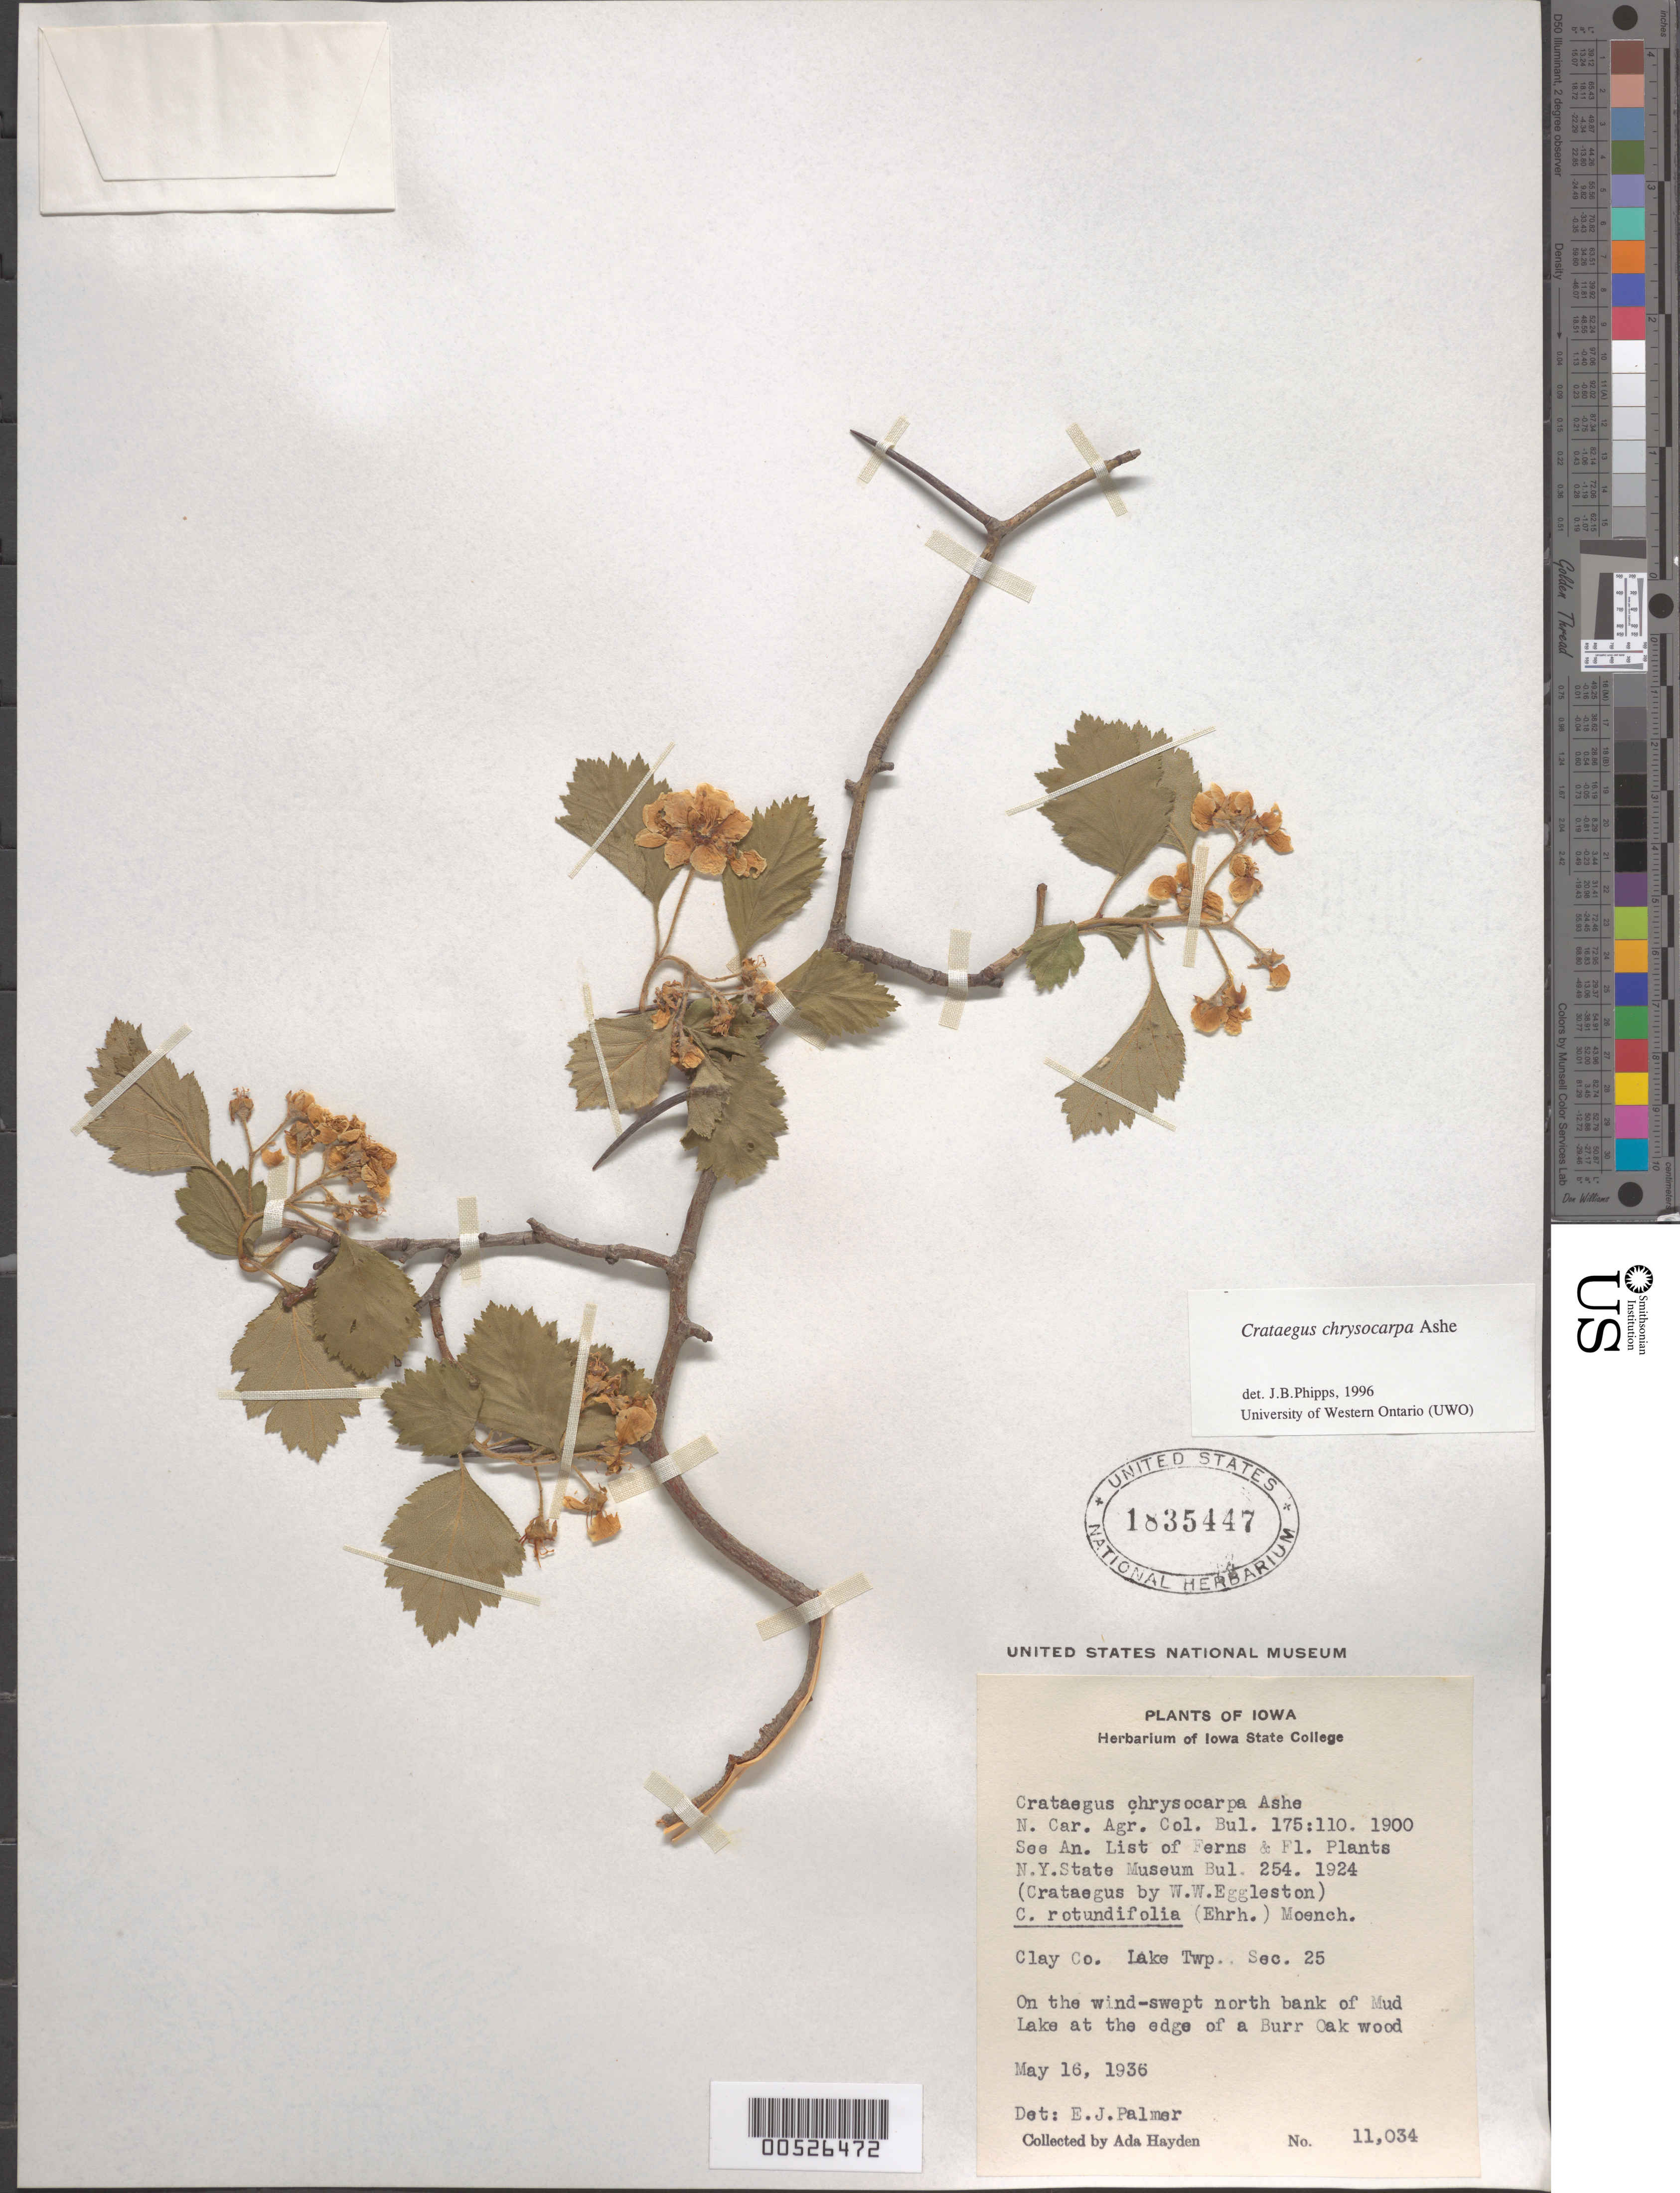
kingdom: Plantae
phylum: Tracheophyta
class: Magnoliopsida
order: Rosales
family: Rosaceae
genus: Crataegus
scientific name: Crataegus chrysocarpa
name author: Ashe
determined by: Palmer, E. J.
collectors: A. Hayden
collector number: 11034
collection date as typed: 16 May 1936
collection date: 1936-05-16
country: United States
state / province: Iowa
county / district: Clay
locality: Mud Lake. Lake Twp., Sec. 25,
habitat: Wind swept N bank of Mud Lake at the edge of a Burr - Oak wood.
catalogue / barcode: US 1835447